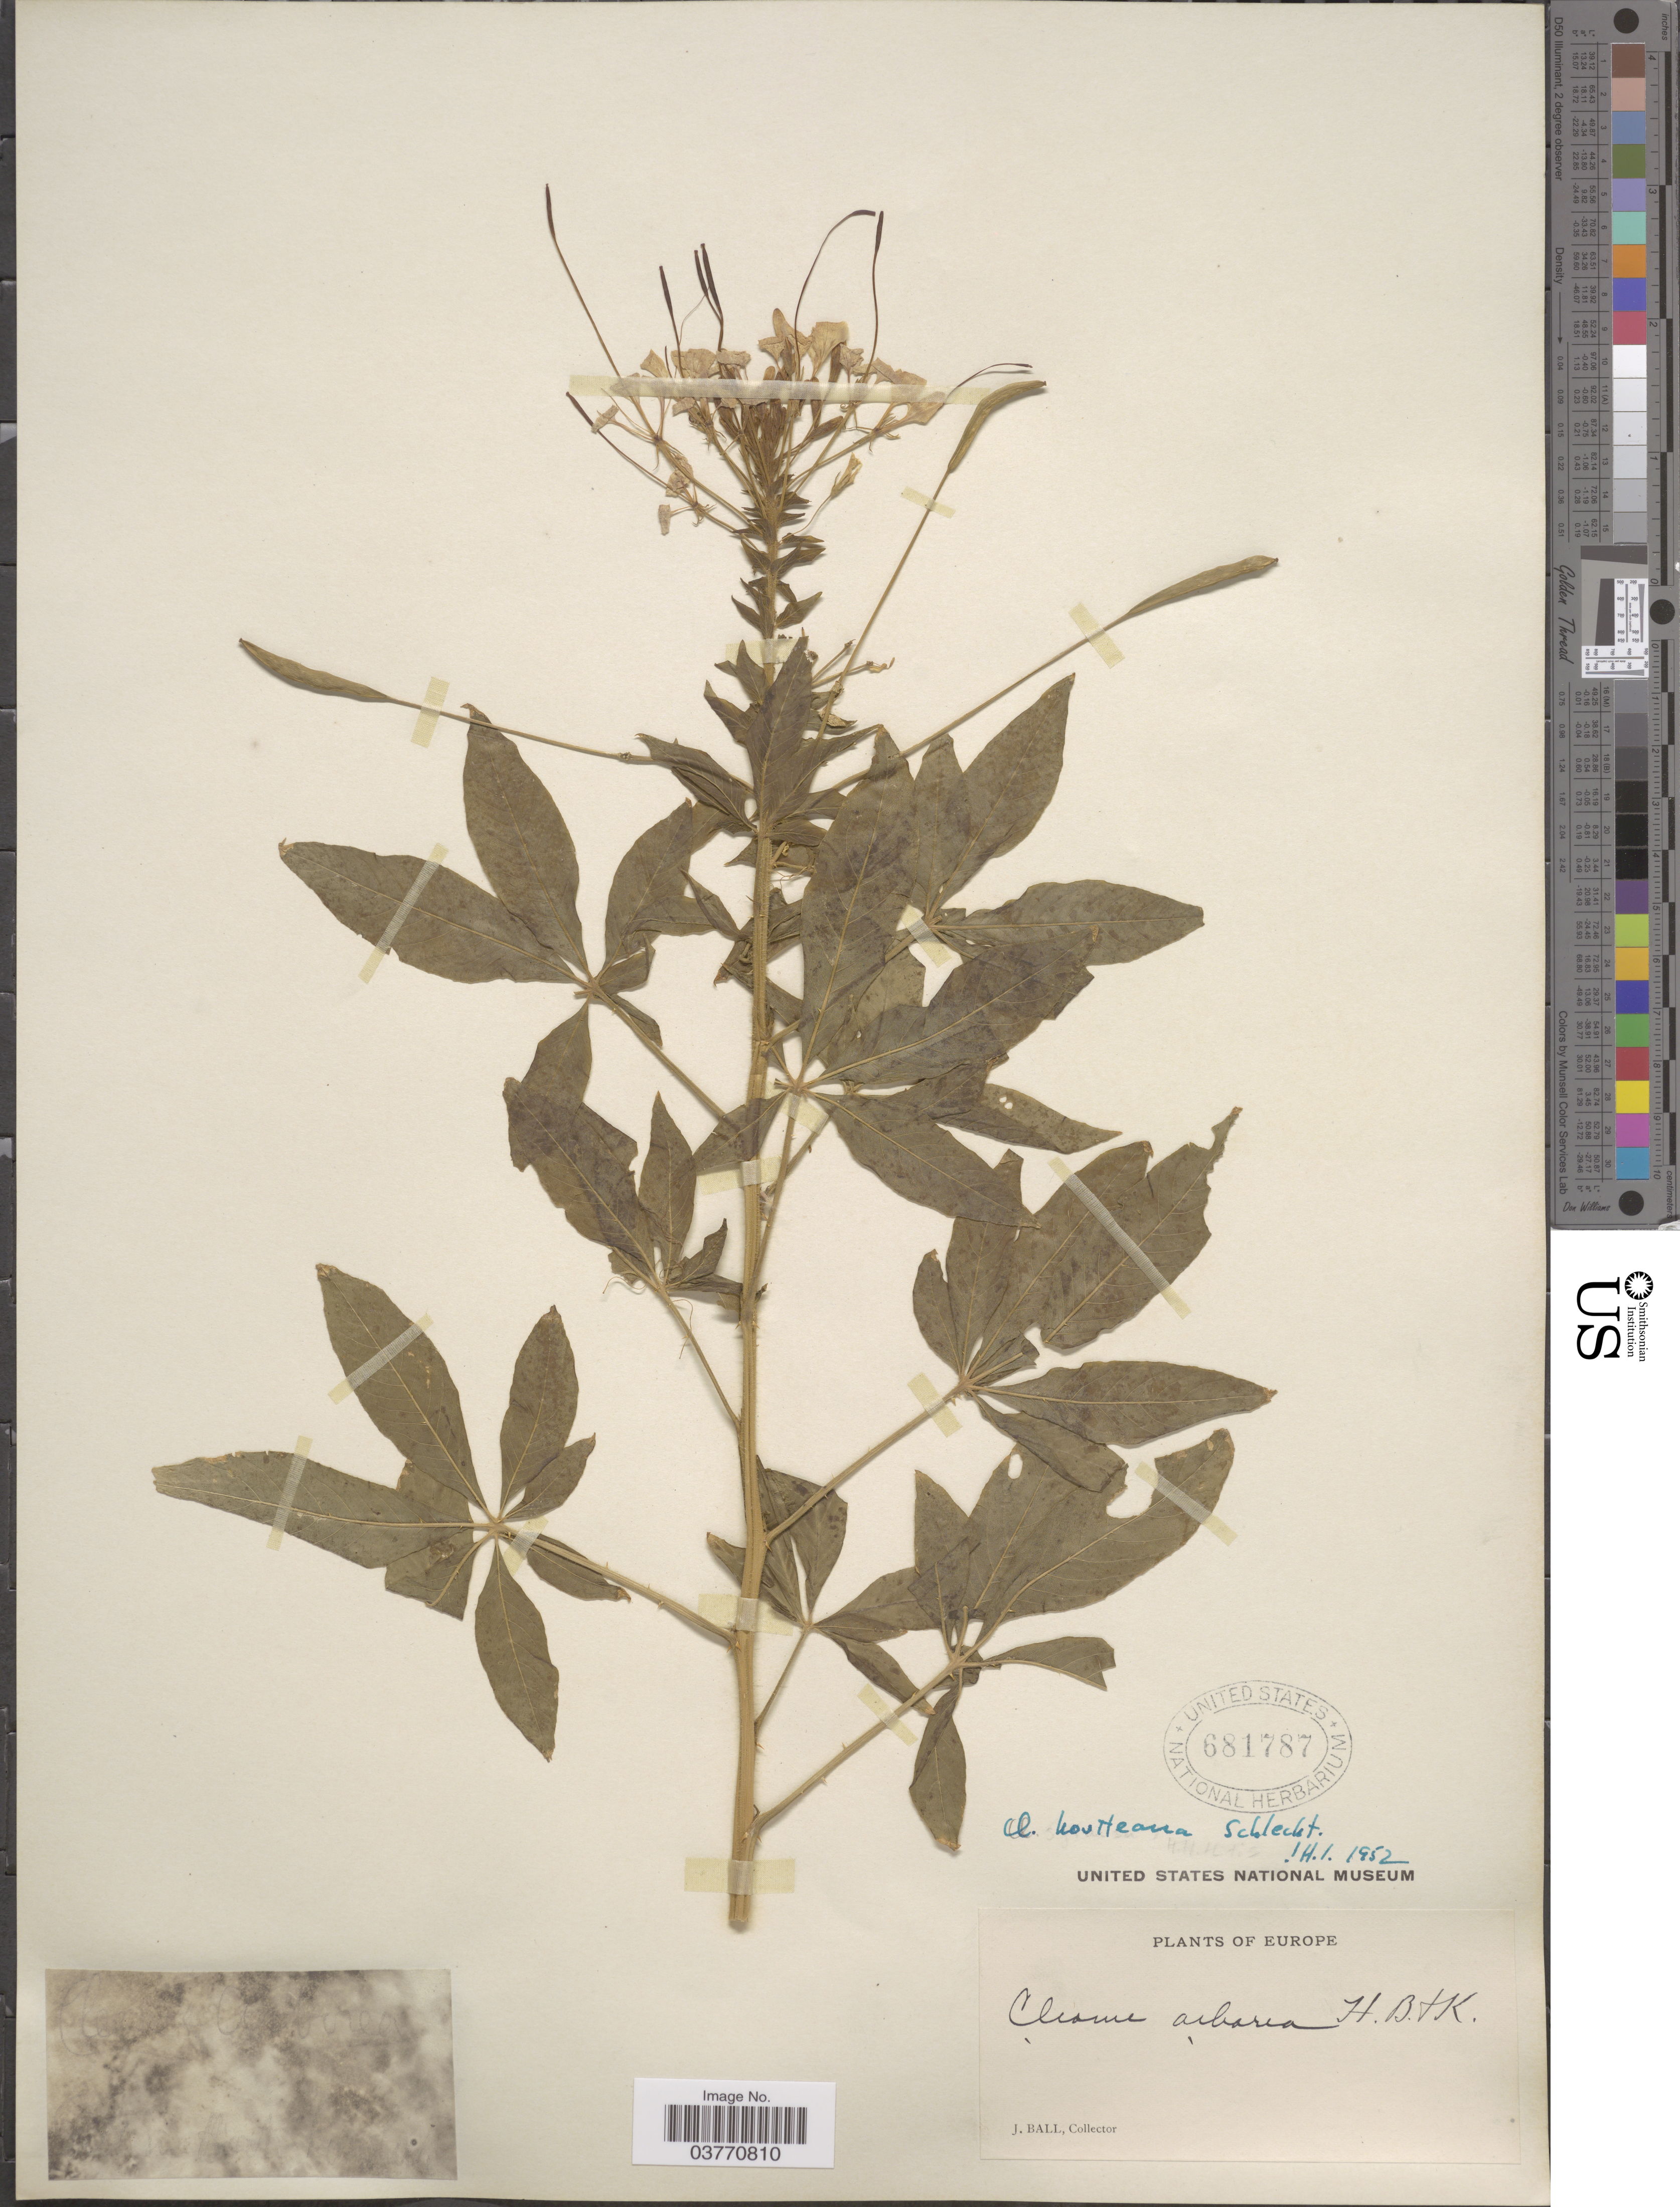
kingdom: Plantae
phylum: Tracheophyta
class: Magnoliopsida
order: Brassicales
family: Cleomaceae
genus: Tarenaya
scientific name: Tarenaya houtteana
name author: (Schltdl.) Soares Neto & Roalson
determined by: Strong, Mark T., (BOT), Smithsonian Institution - National Museum of Natural History (UNITED STATES)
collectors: J. Ball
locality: Europe.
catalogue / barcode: US 681787